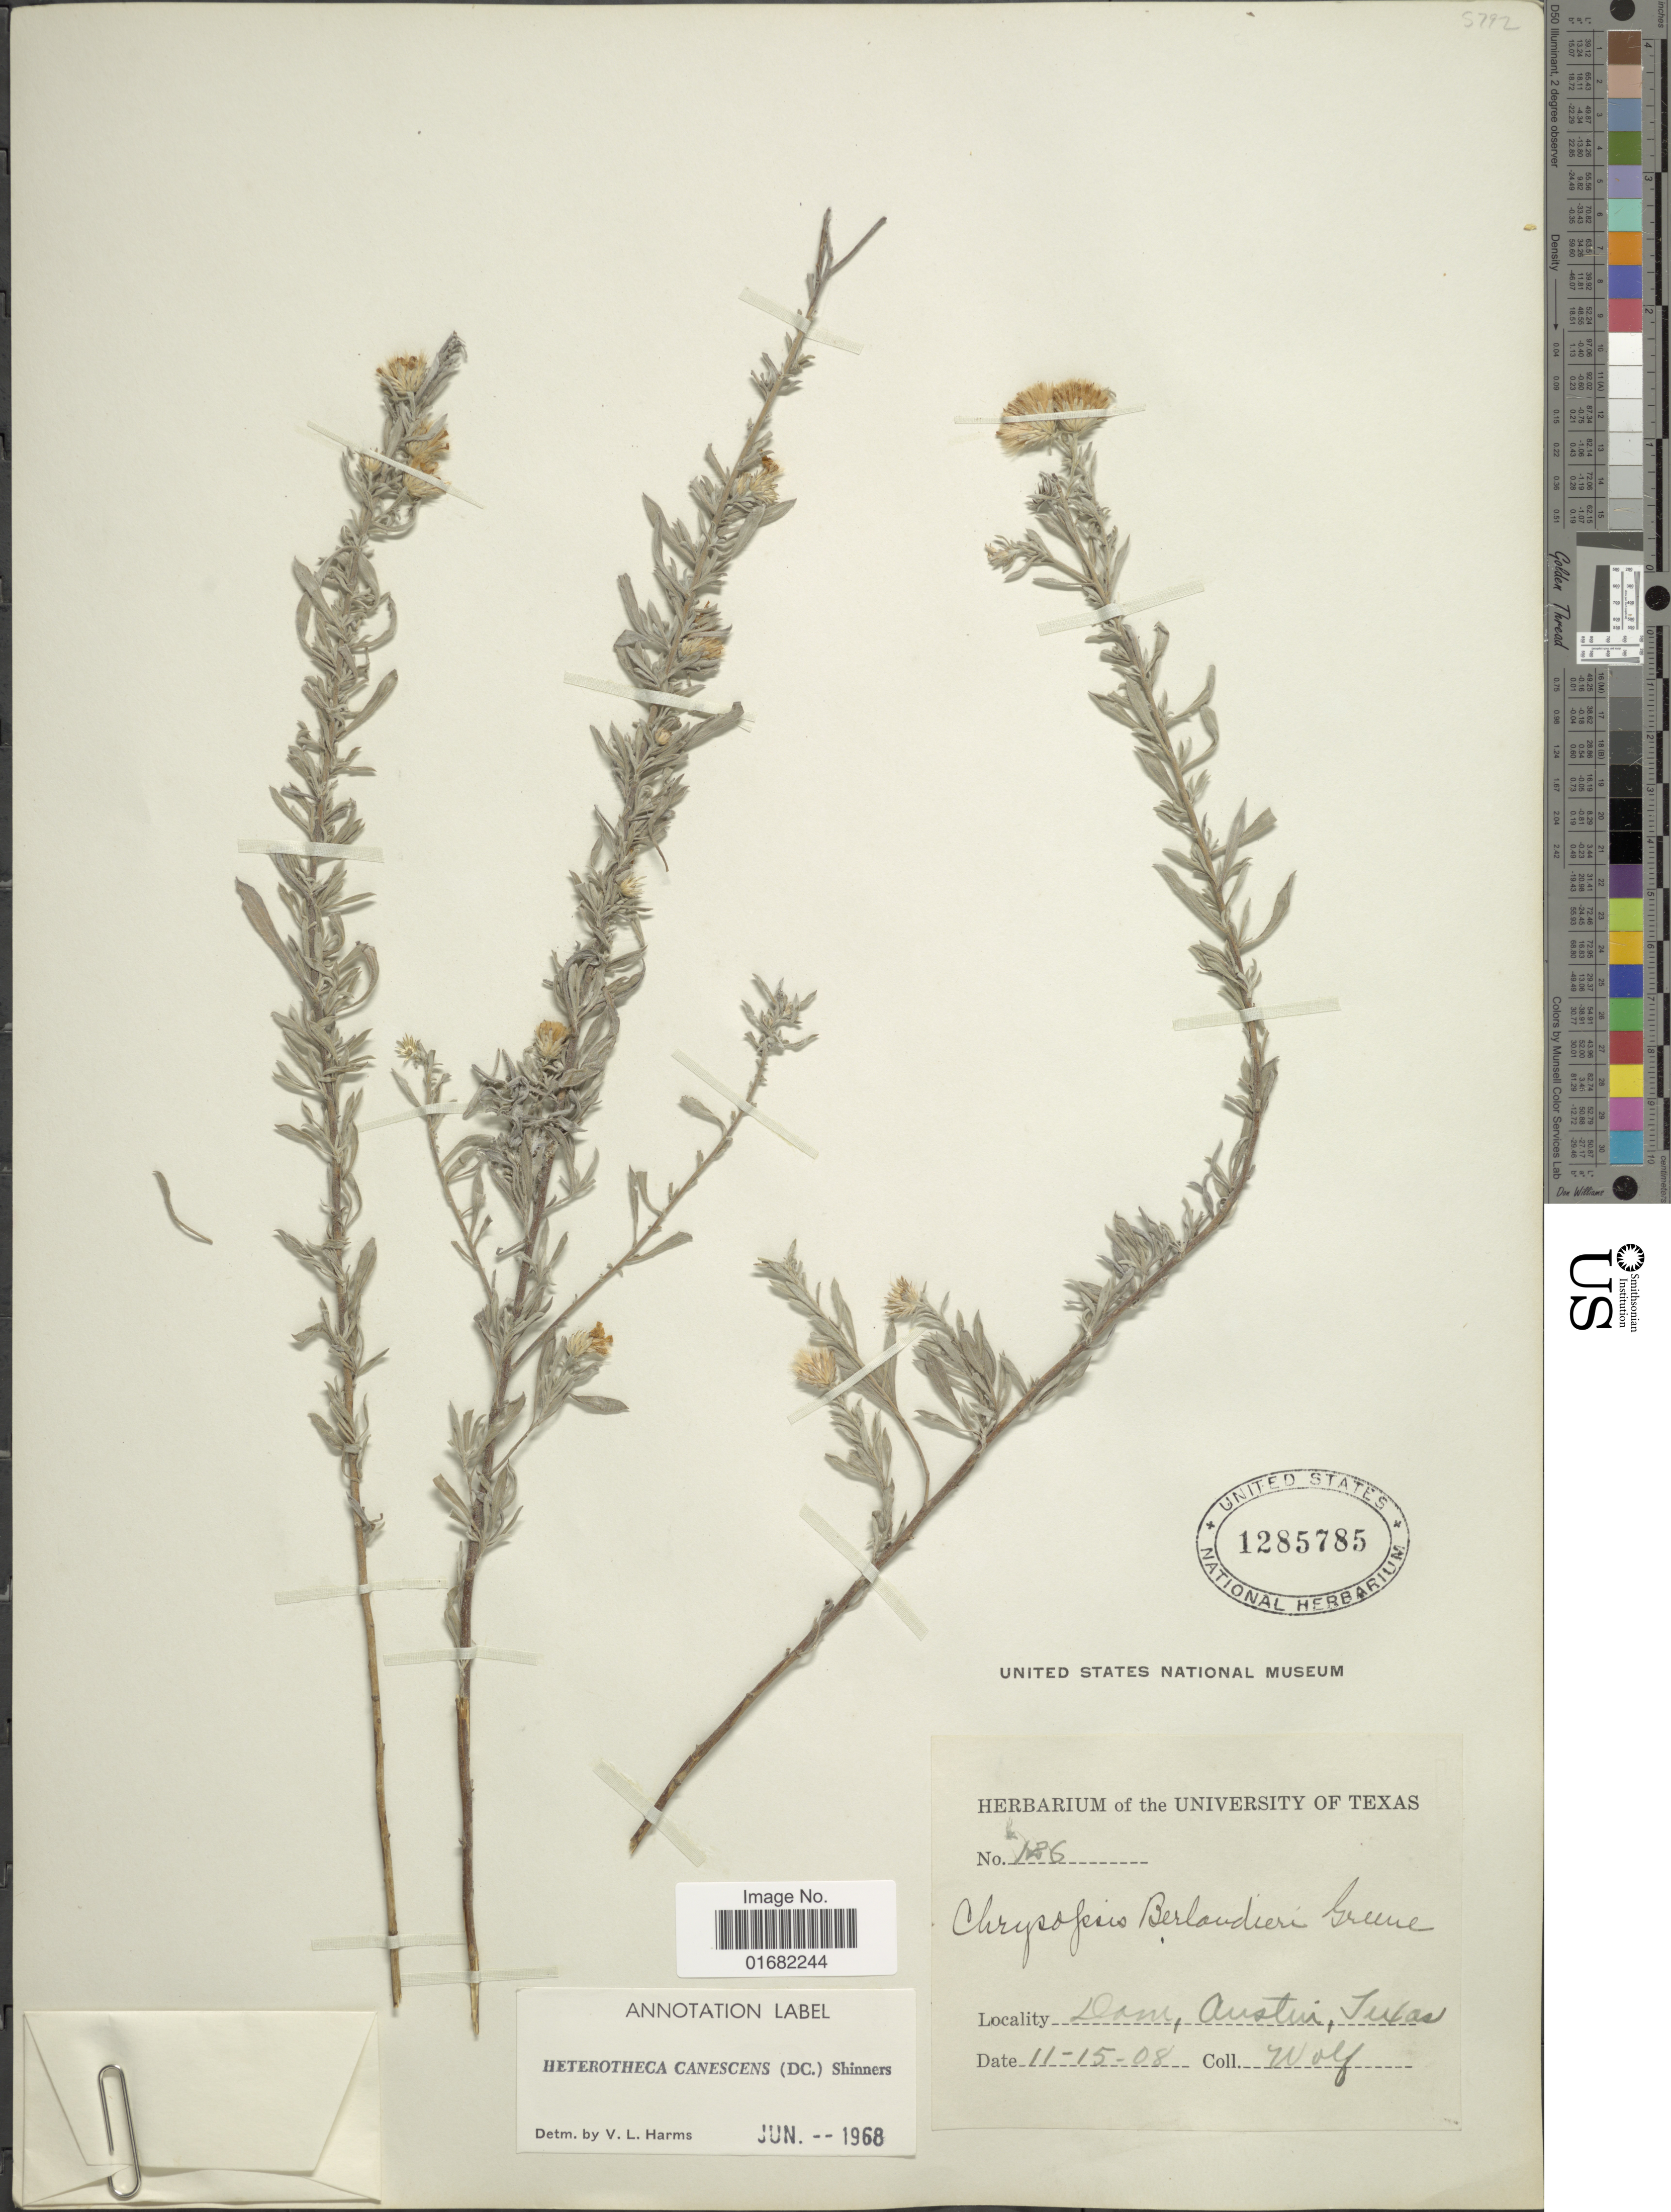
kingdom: Plantae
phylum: Tracheophyta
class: Magnoliopsida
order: Asterales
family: Asteraceae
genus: Heterotheca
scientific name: Heterotheca canescens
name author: (DC.) Shinners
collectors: -- Wolf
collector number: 126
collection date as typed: Transcribed d/m/y: 15/11/8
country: United States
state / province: Texas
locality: Dam, Austin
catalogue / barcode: US 1285785